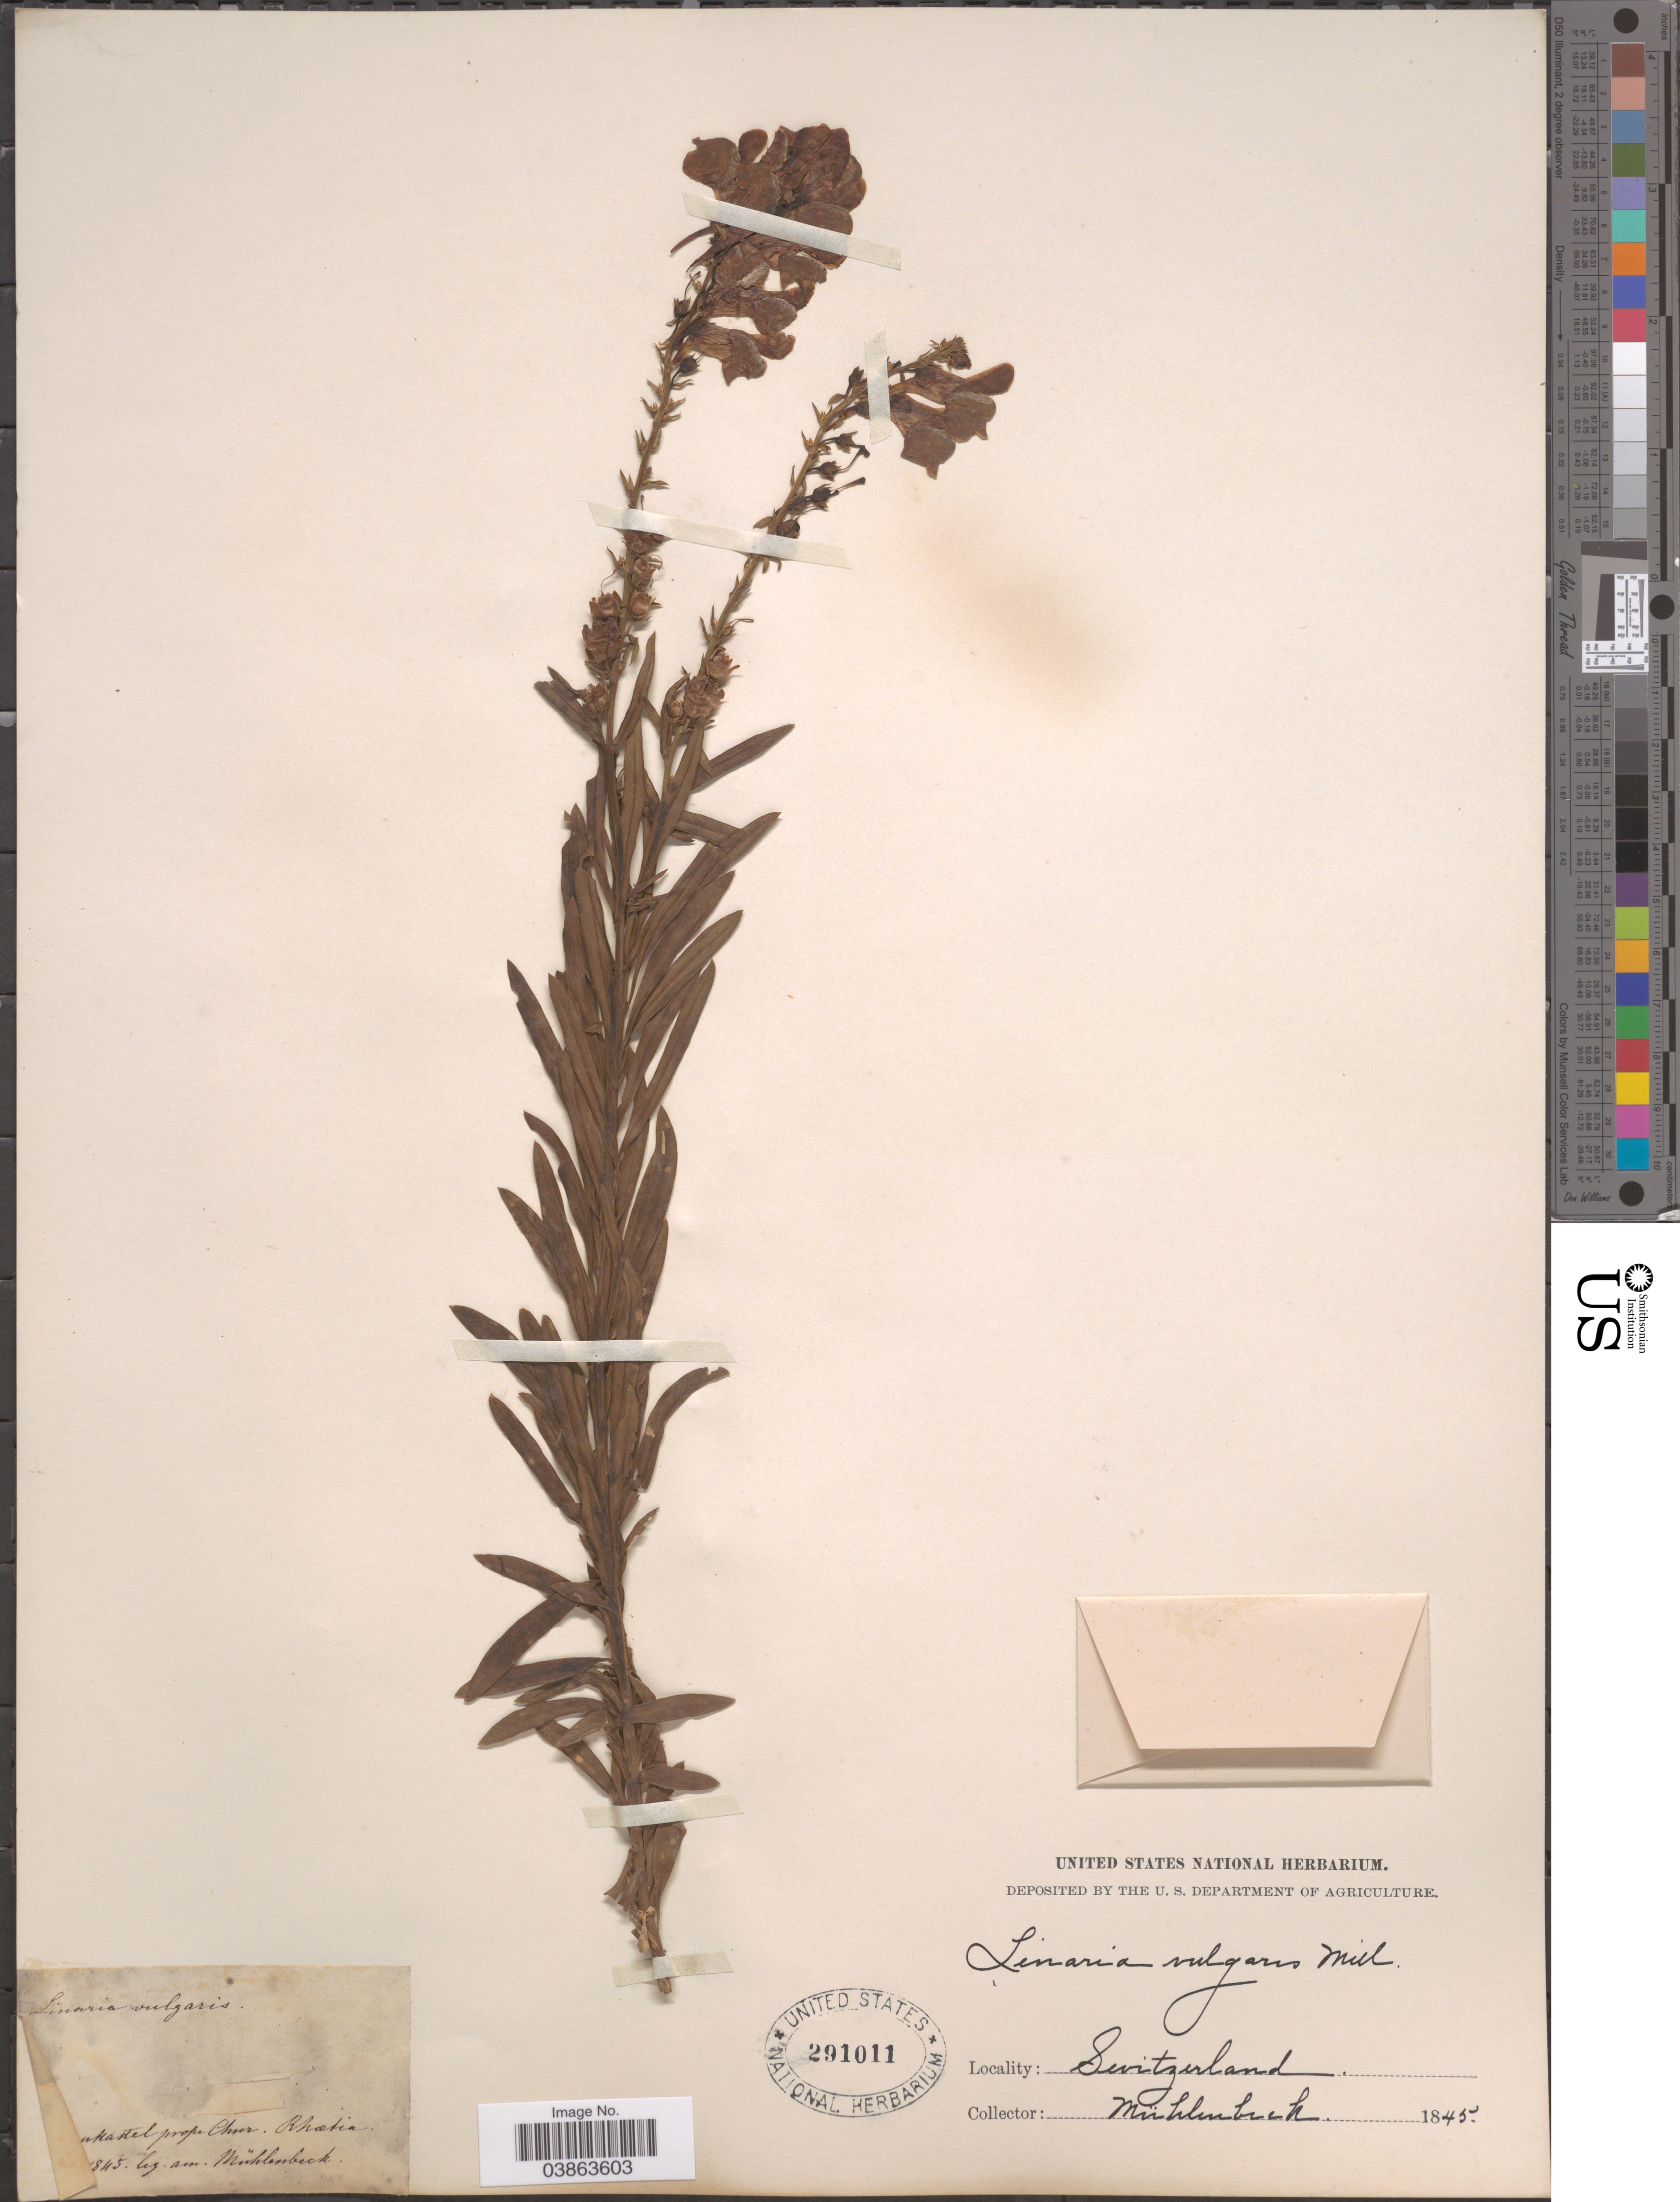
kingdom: Plantae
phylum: Tracheophyta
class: Magnoliopsida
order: Lamiales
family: Plantaginaceae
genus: Linaria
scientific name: Linaria vulgaris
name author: Mill.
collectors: Mühlenbach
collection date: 1845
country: Switzerland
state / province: Graubunden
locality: prope Chur. Rhatia.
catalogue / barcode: US 291011